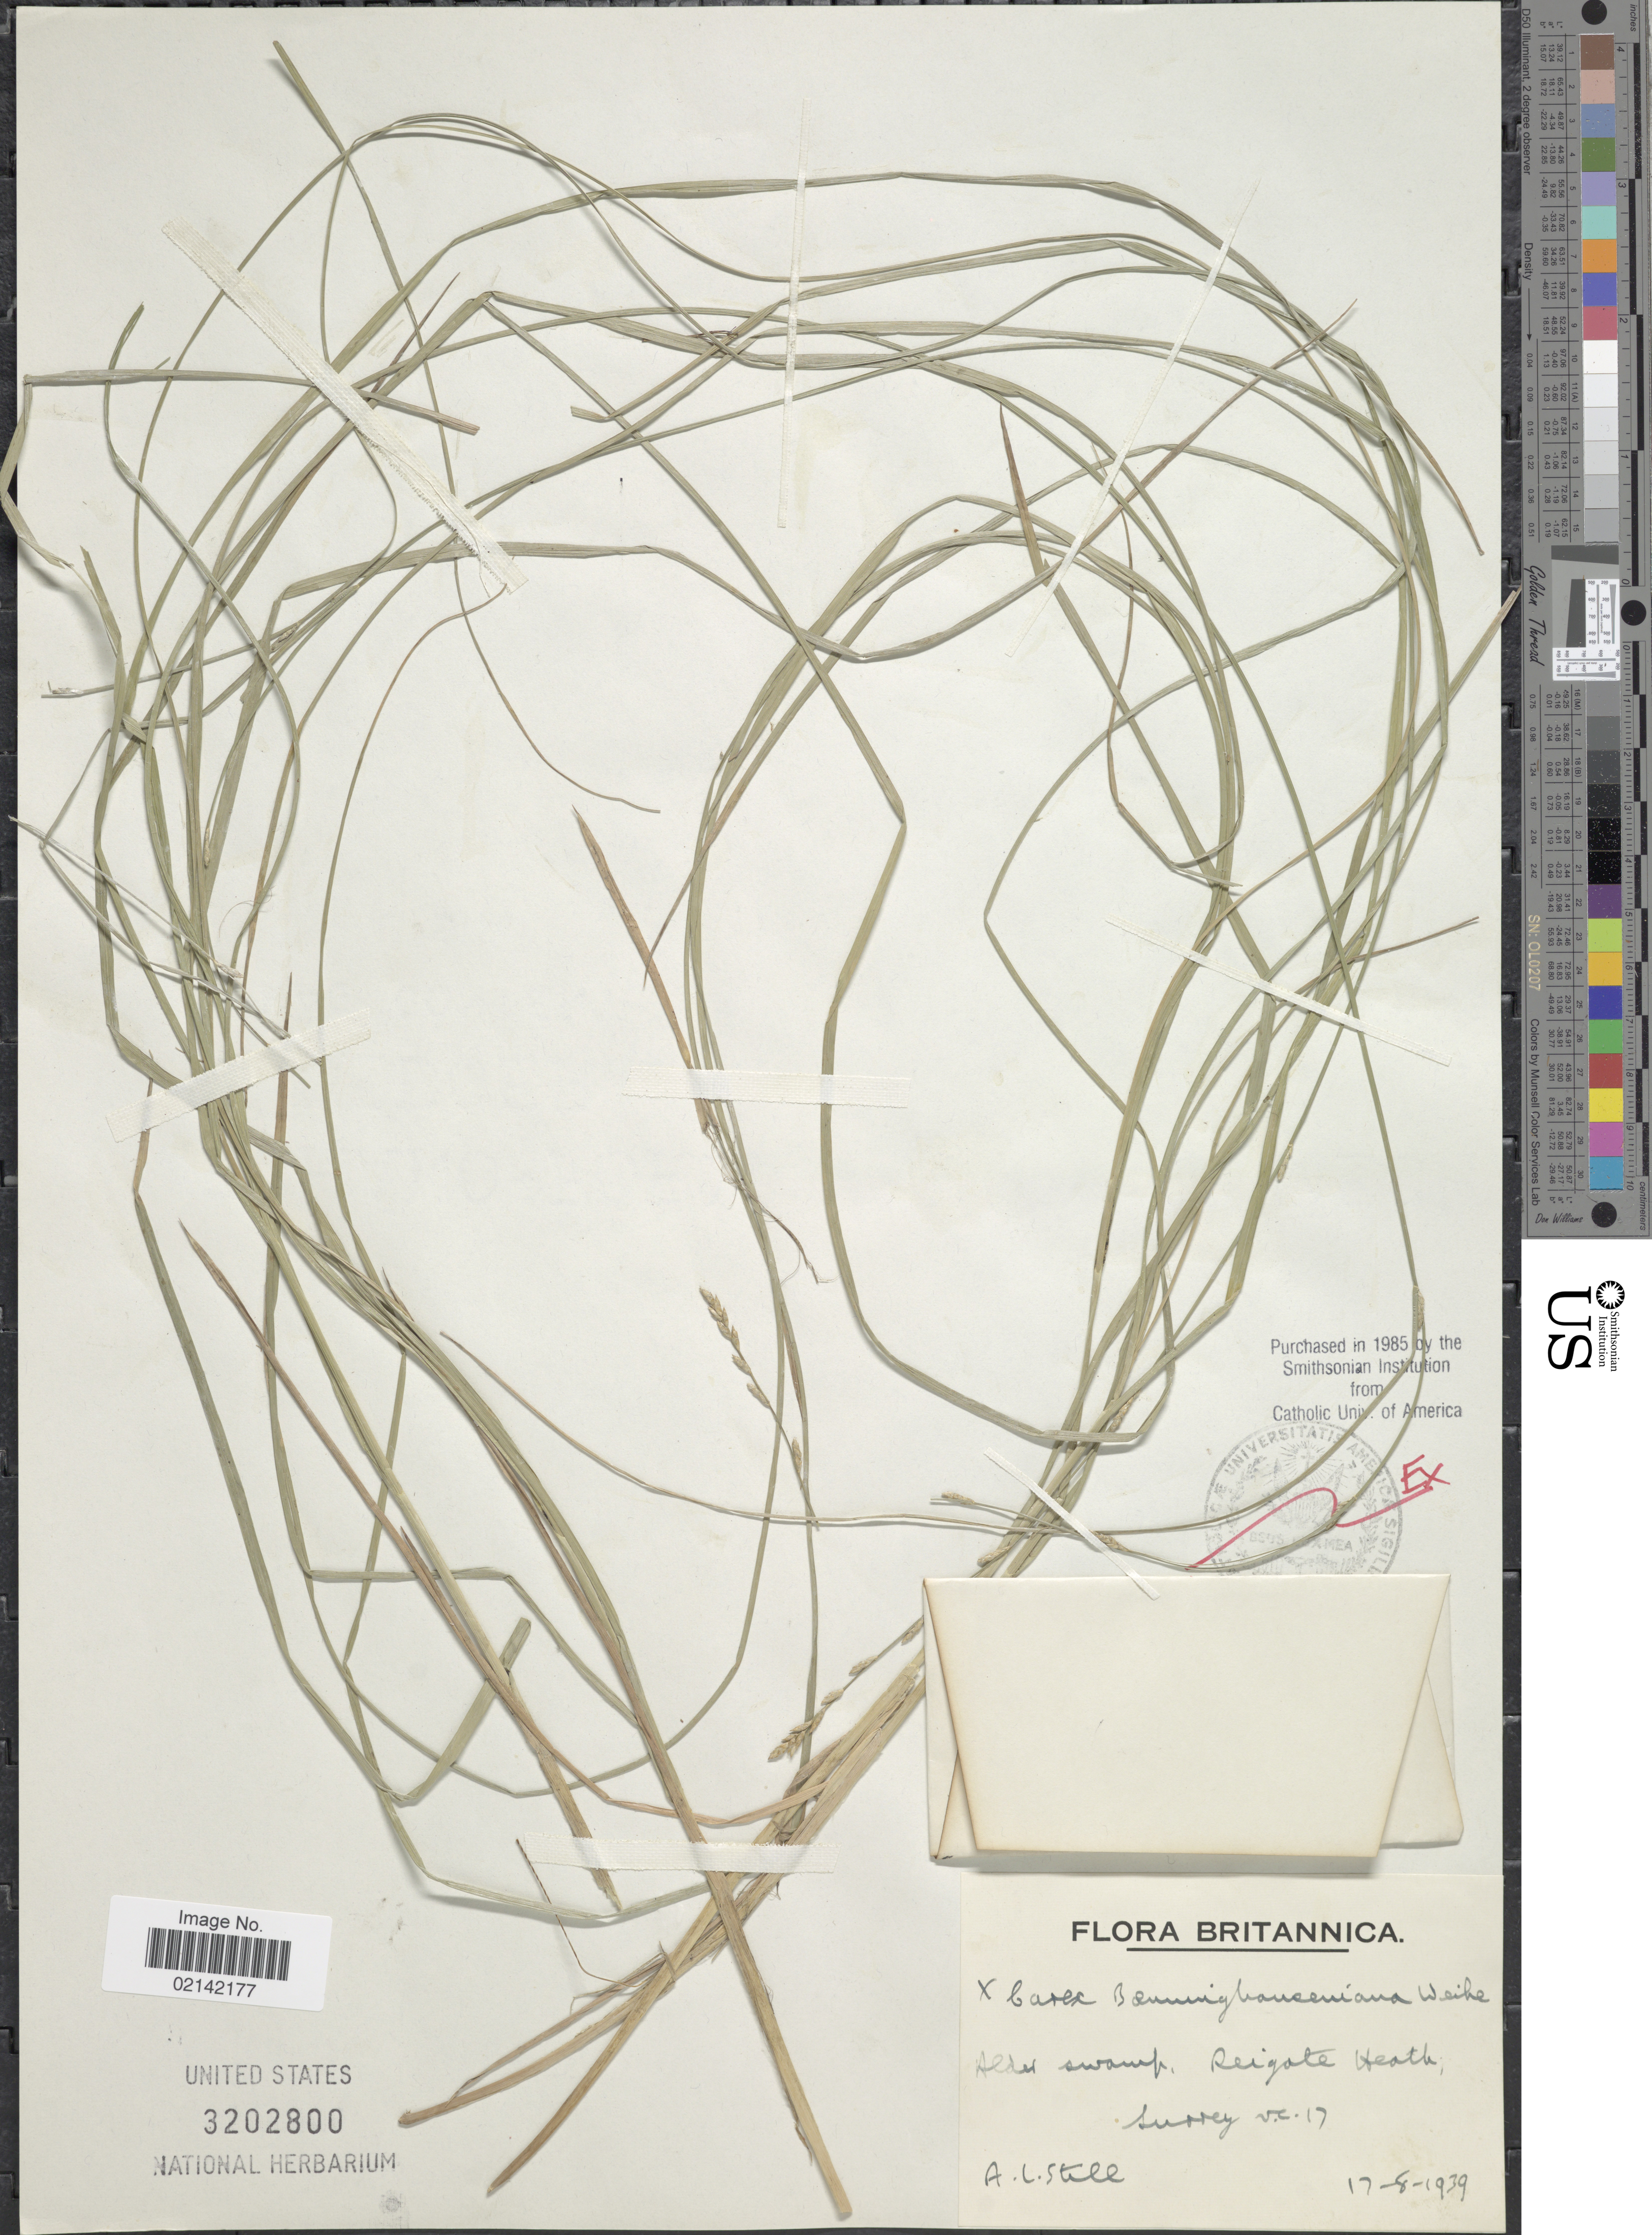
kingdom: Plantae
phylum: Tracheophyta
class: Liliopsida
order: Poales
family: Cyperaceae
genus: Carex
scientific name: Carex x boenninghause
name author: Weihe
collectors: A. Still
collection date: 1939-08-17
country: United Kingdom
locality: Britannica, Alder swamp, Seigote Heath, Surrey v.c. 17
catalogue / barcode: US 3202800